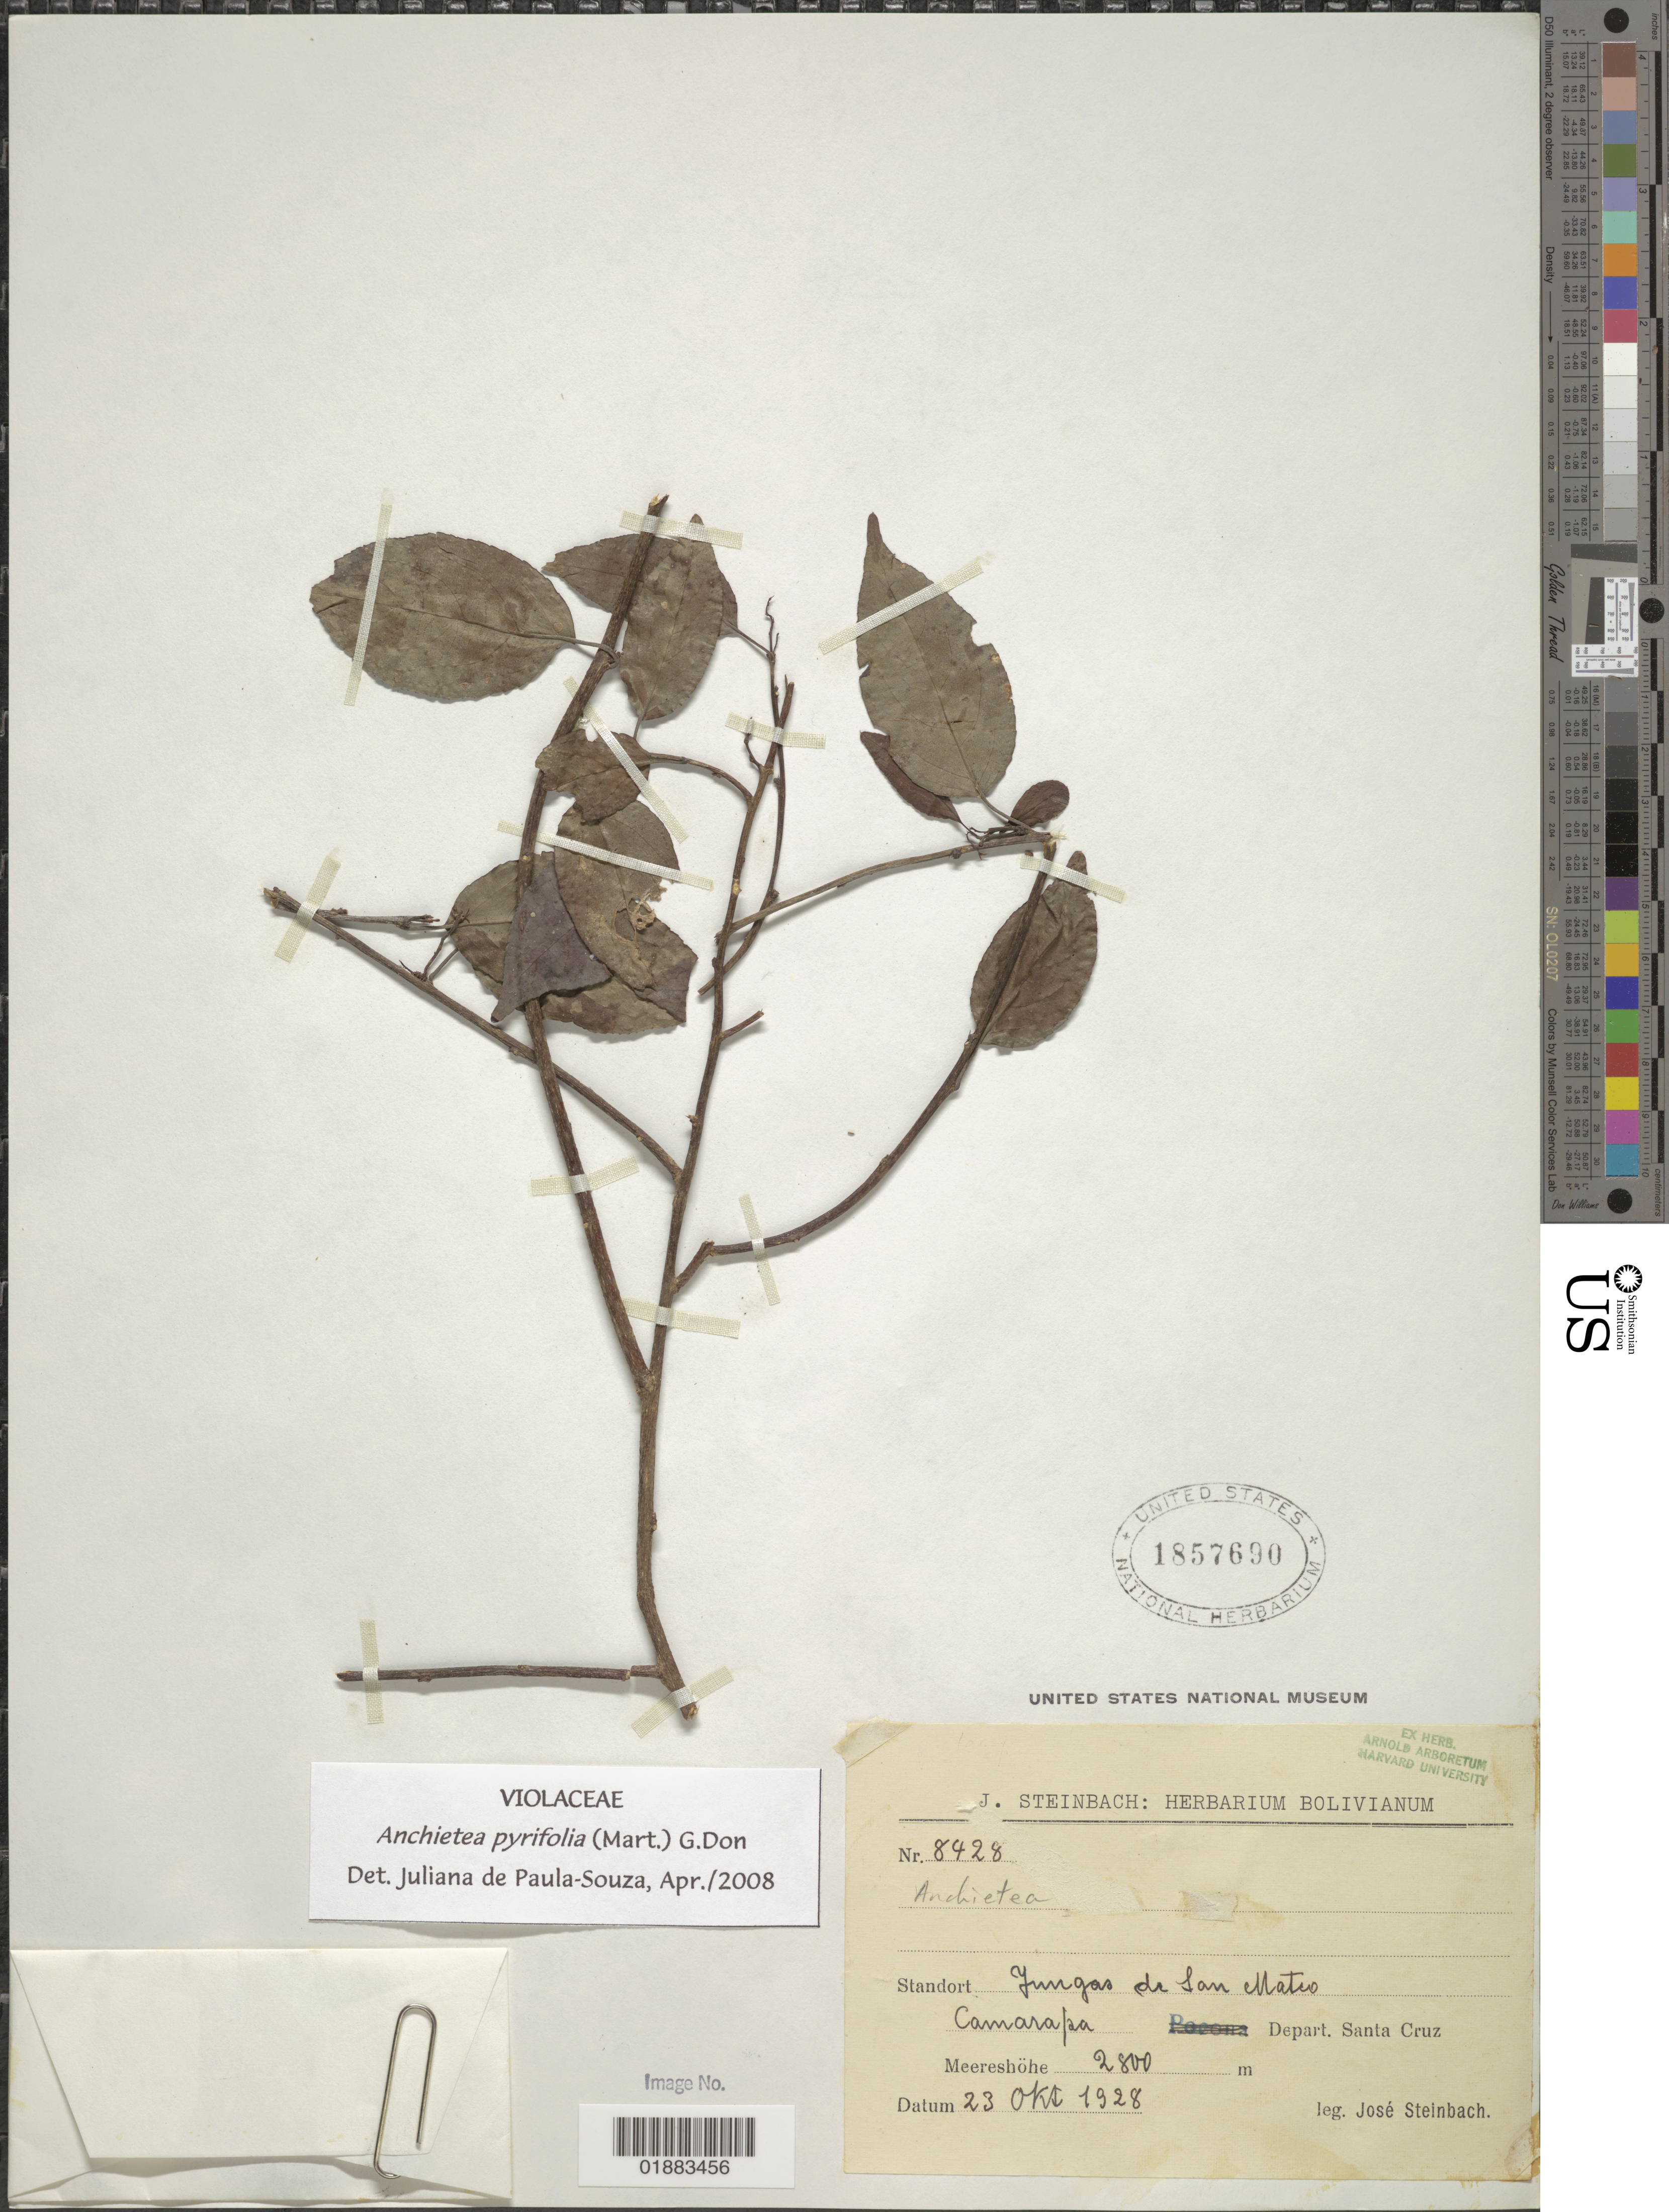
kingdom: Plantae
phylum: Tracheophyta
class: Magnoliopsida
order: Malpighiales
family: Violaceae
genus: Anchietea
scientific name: Anchietea pyrifolia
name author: (Mart.) G. Don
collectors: J. Steinbach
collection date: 1928-10-23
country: Bolivia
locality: Jungas de San Mateo, Camarapa Deprt. Santa Cruz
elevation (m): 2800